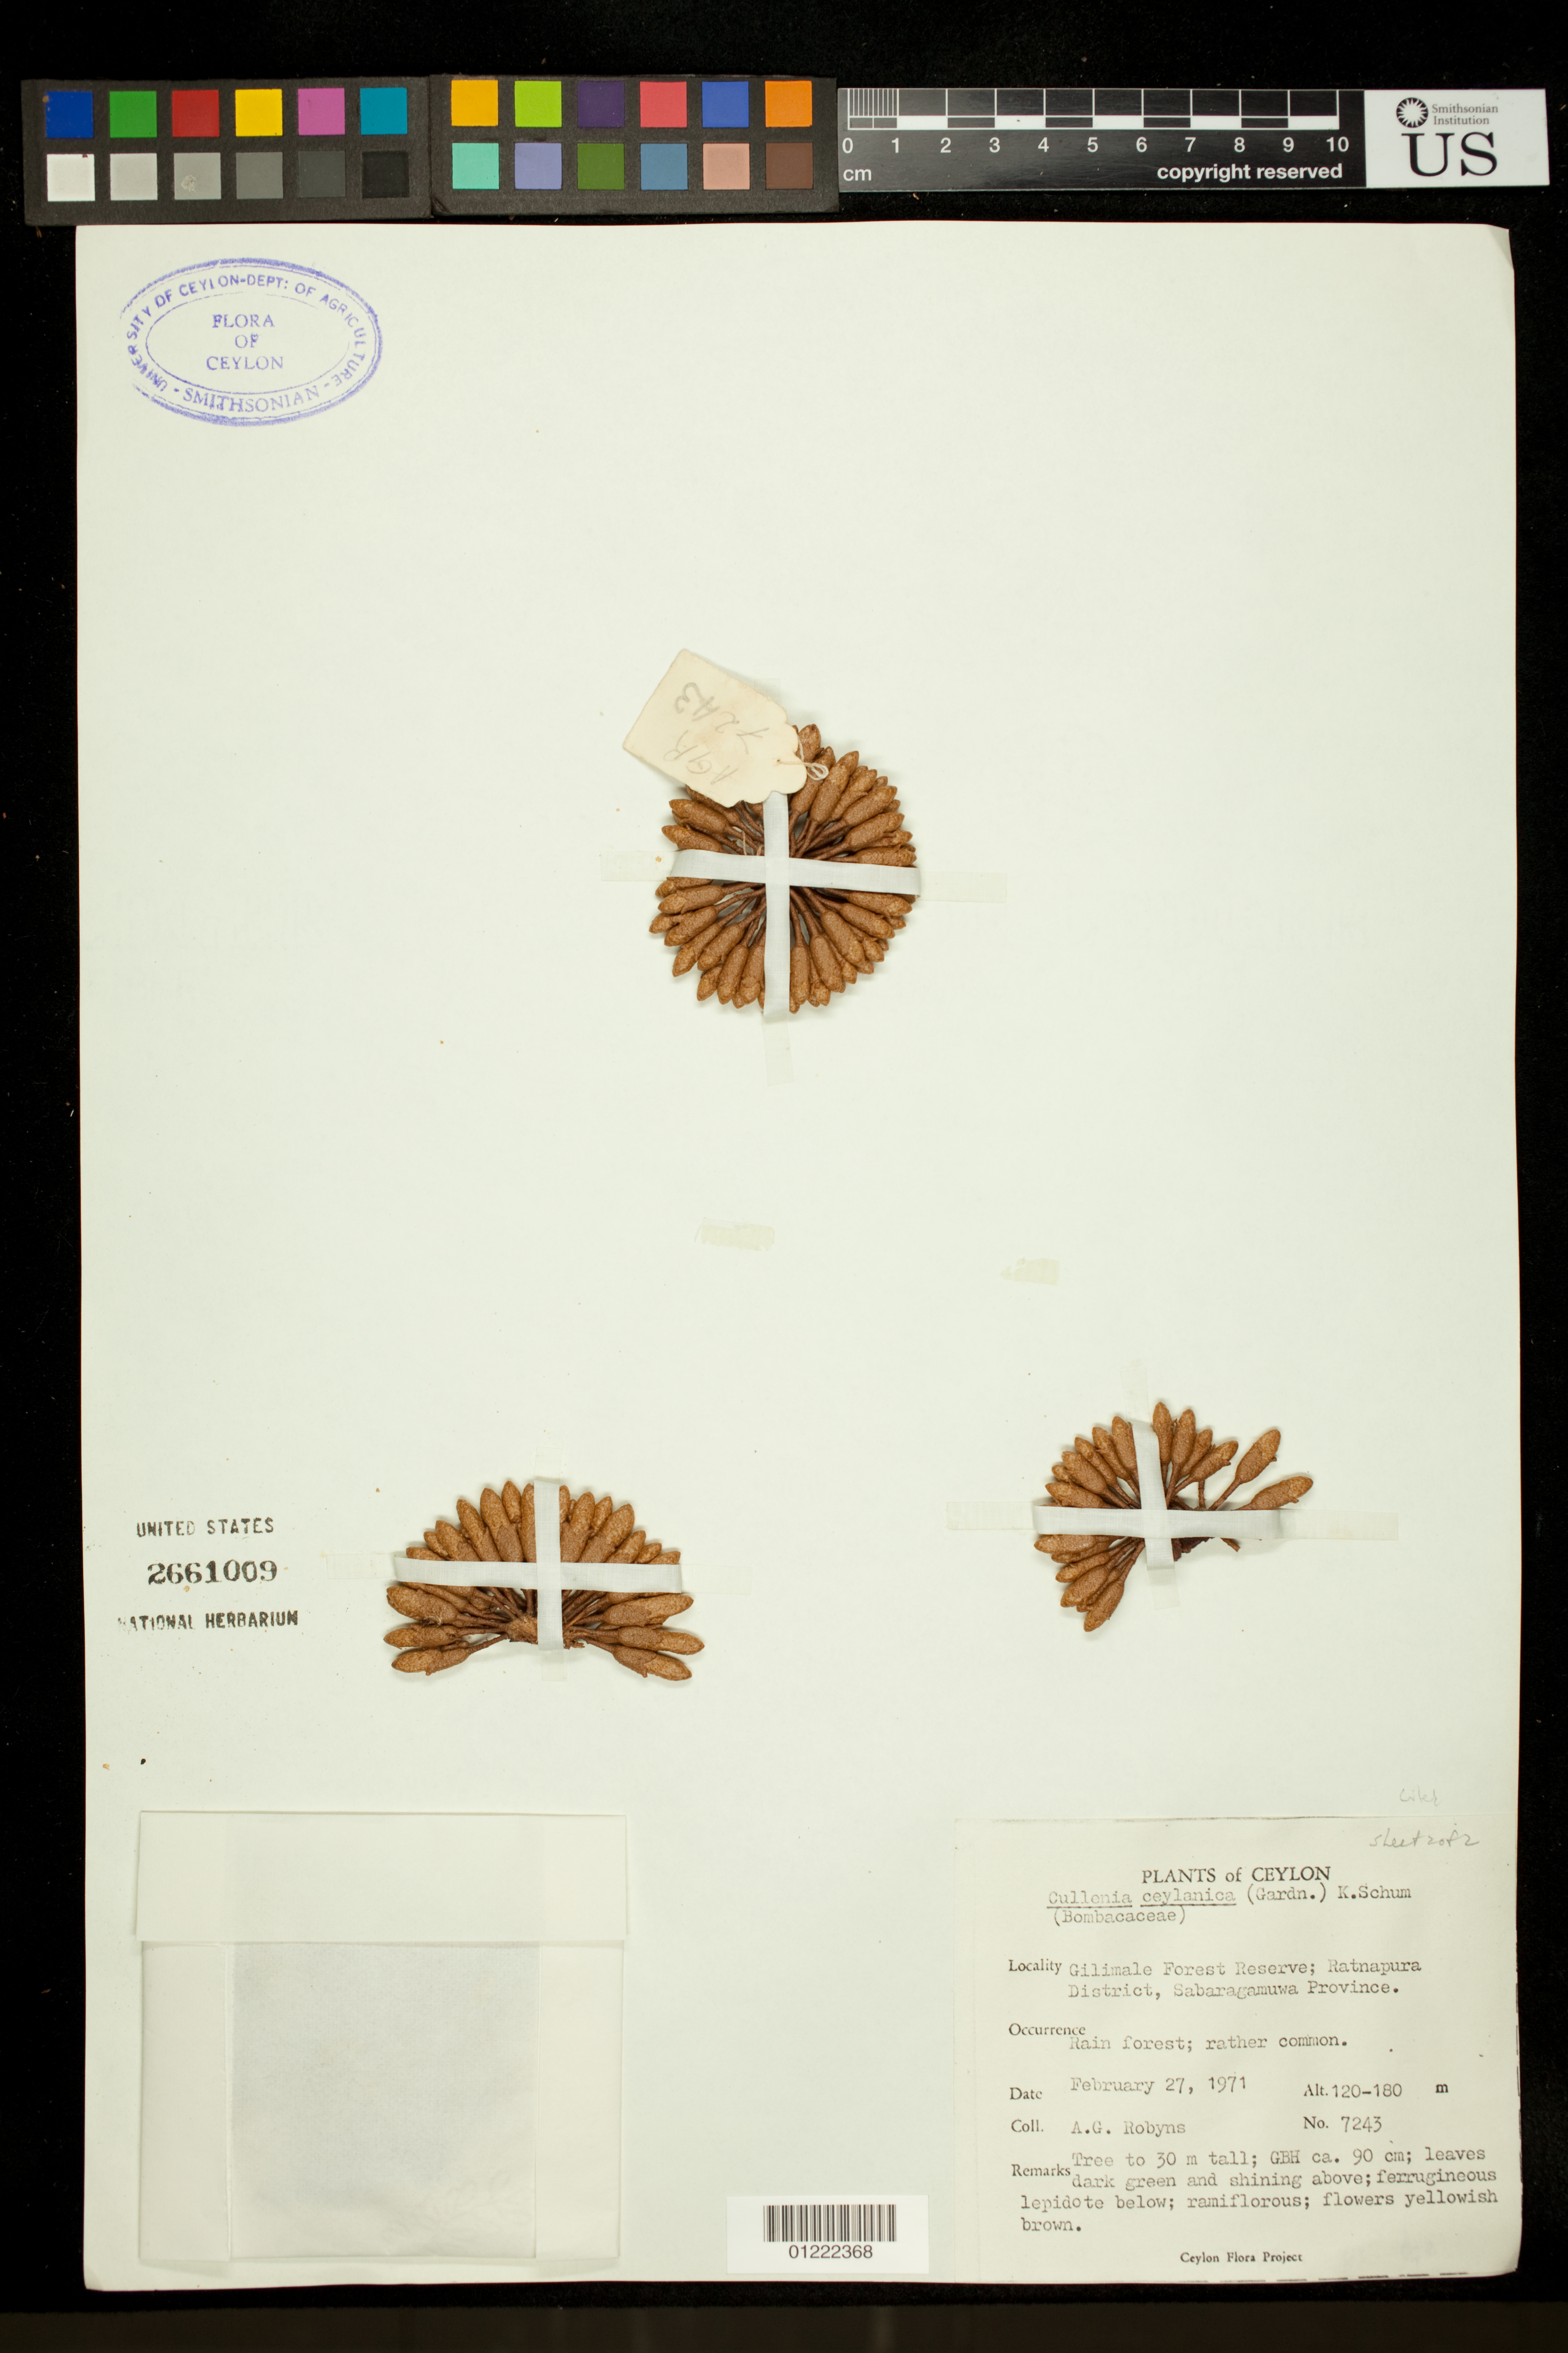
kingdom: Plantae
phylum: Tracheophyta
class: Magnoliopsida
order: Malvales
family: Malvaceae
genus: Cullenia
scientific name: Cullenia ceylanica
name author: (Gardner) K. Schum.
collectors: A. G. Robyns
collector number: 7243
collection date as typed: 2/27/1971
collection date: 1971-02-27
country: Sri Lanka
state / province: Sabaragamuwa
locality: Ceylon. Gilimale Forest Reserve; Ratnapura District, Sabaragamuwa Province. Rain forest.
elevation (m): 120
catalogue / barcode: US 2661009